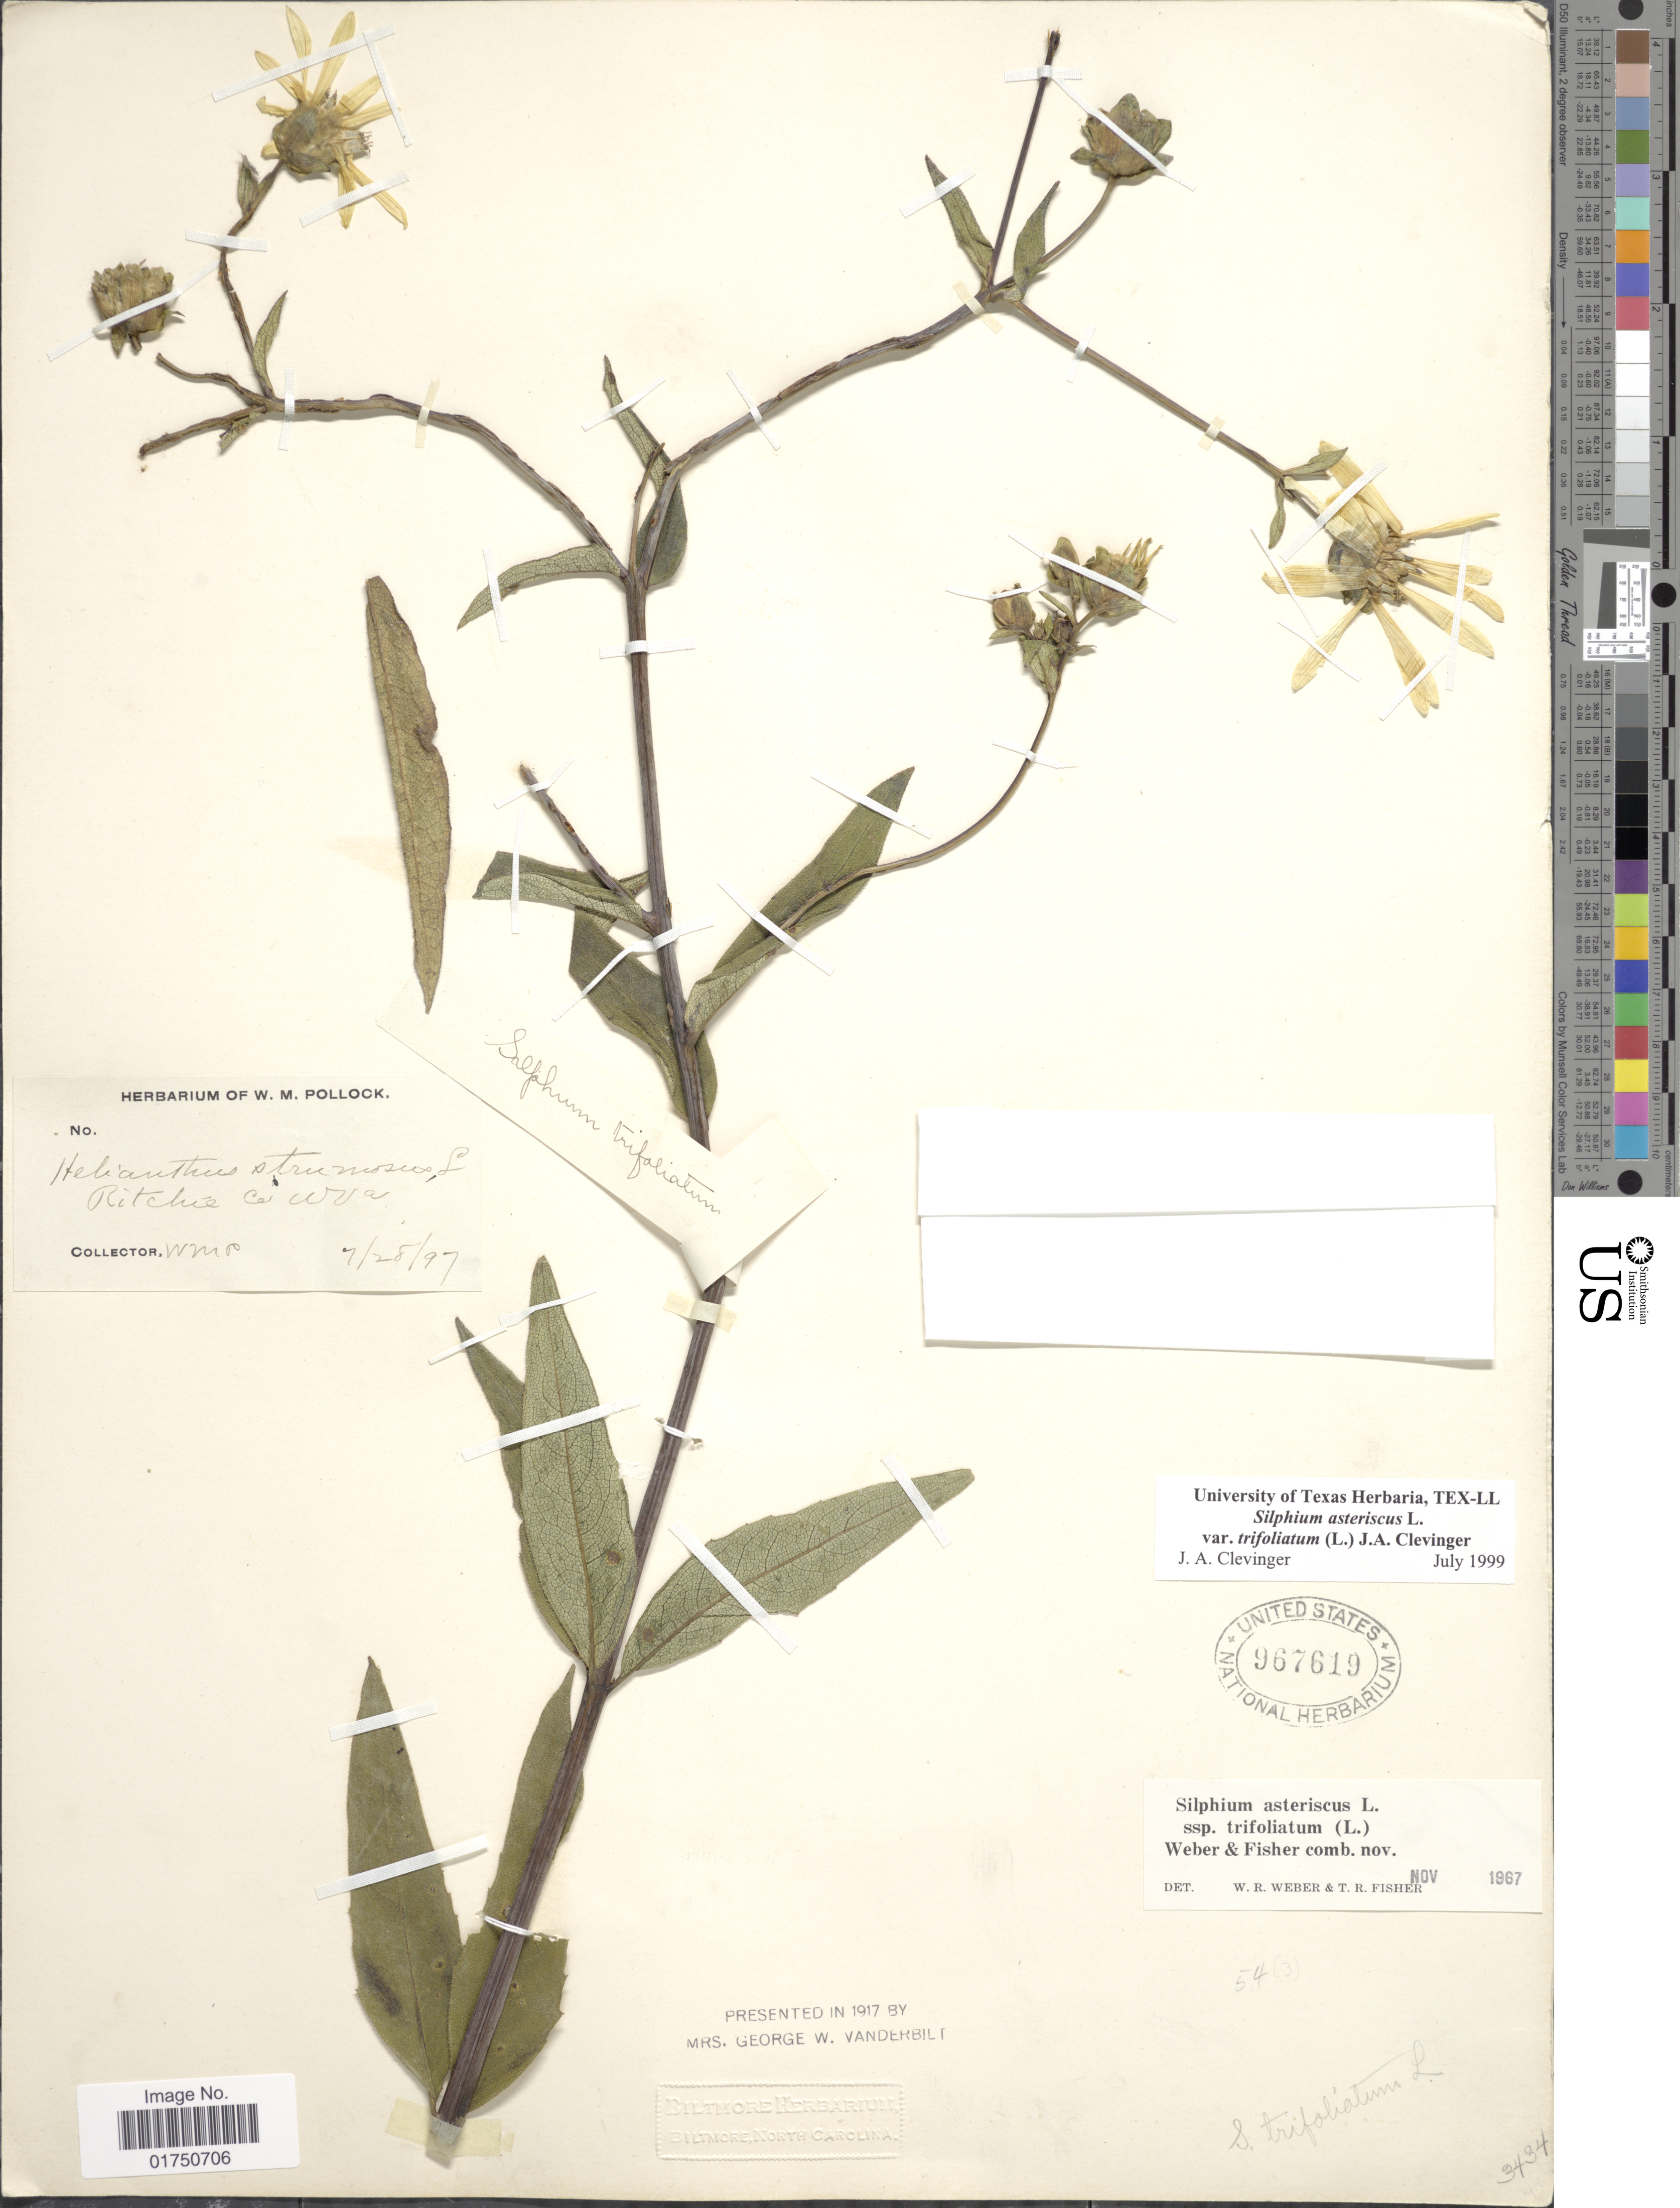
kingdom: Plantae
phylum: Tracheophyta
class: Magnoliopsida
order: Asterales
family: Asteraceae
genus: Silphium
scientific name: Silphium asteriscus var. trifoliatum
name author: (L.) Clevinger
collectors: W. M. Pollock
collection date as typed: Transcribed d/m/y: 28/7/97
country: United States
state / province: West Virginia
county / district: Ritchie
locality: Ritchie Co. WVa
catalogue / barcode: US 967619